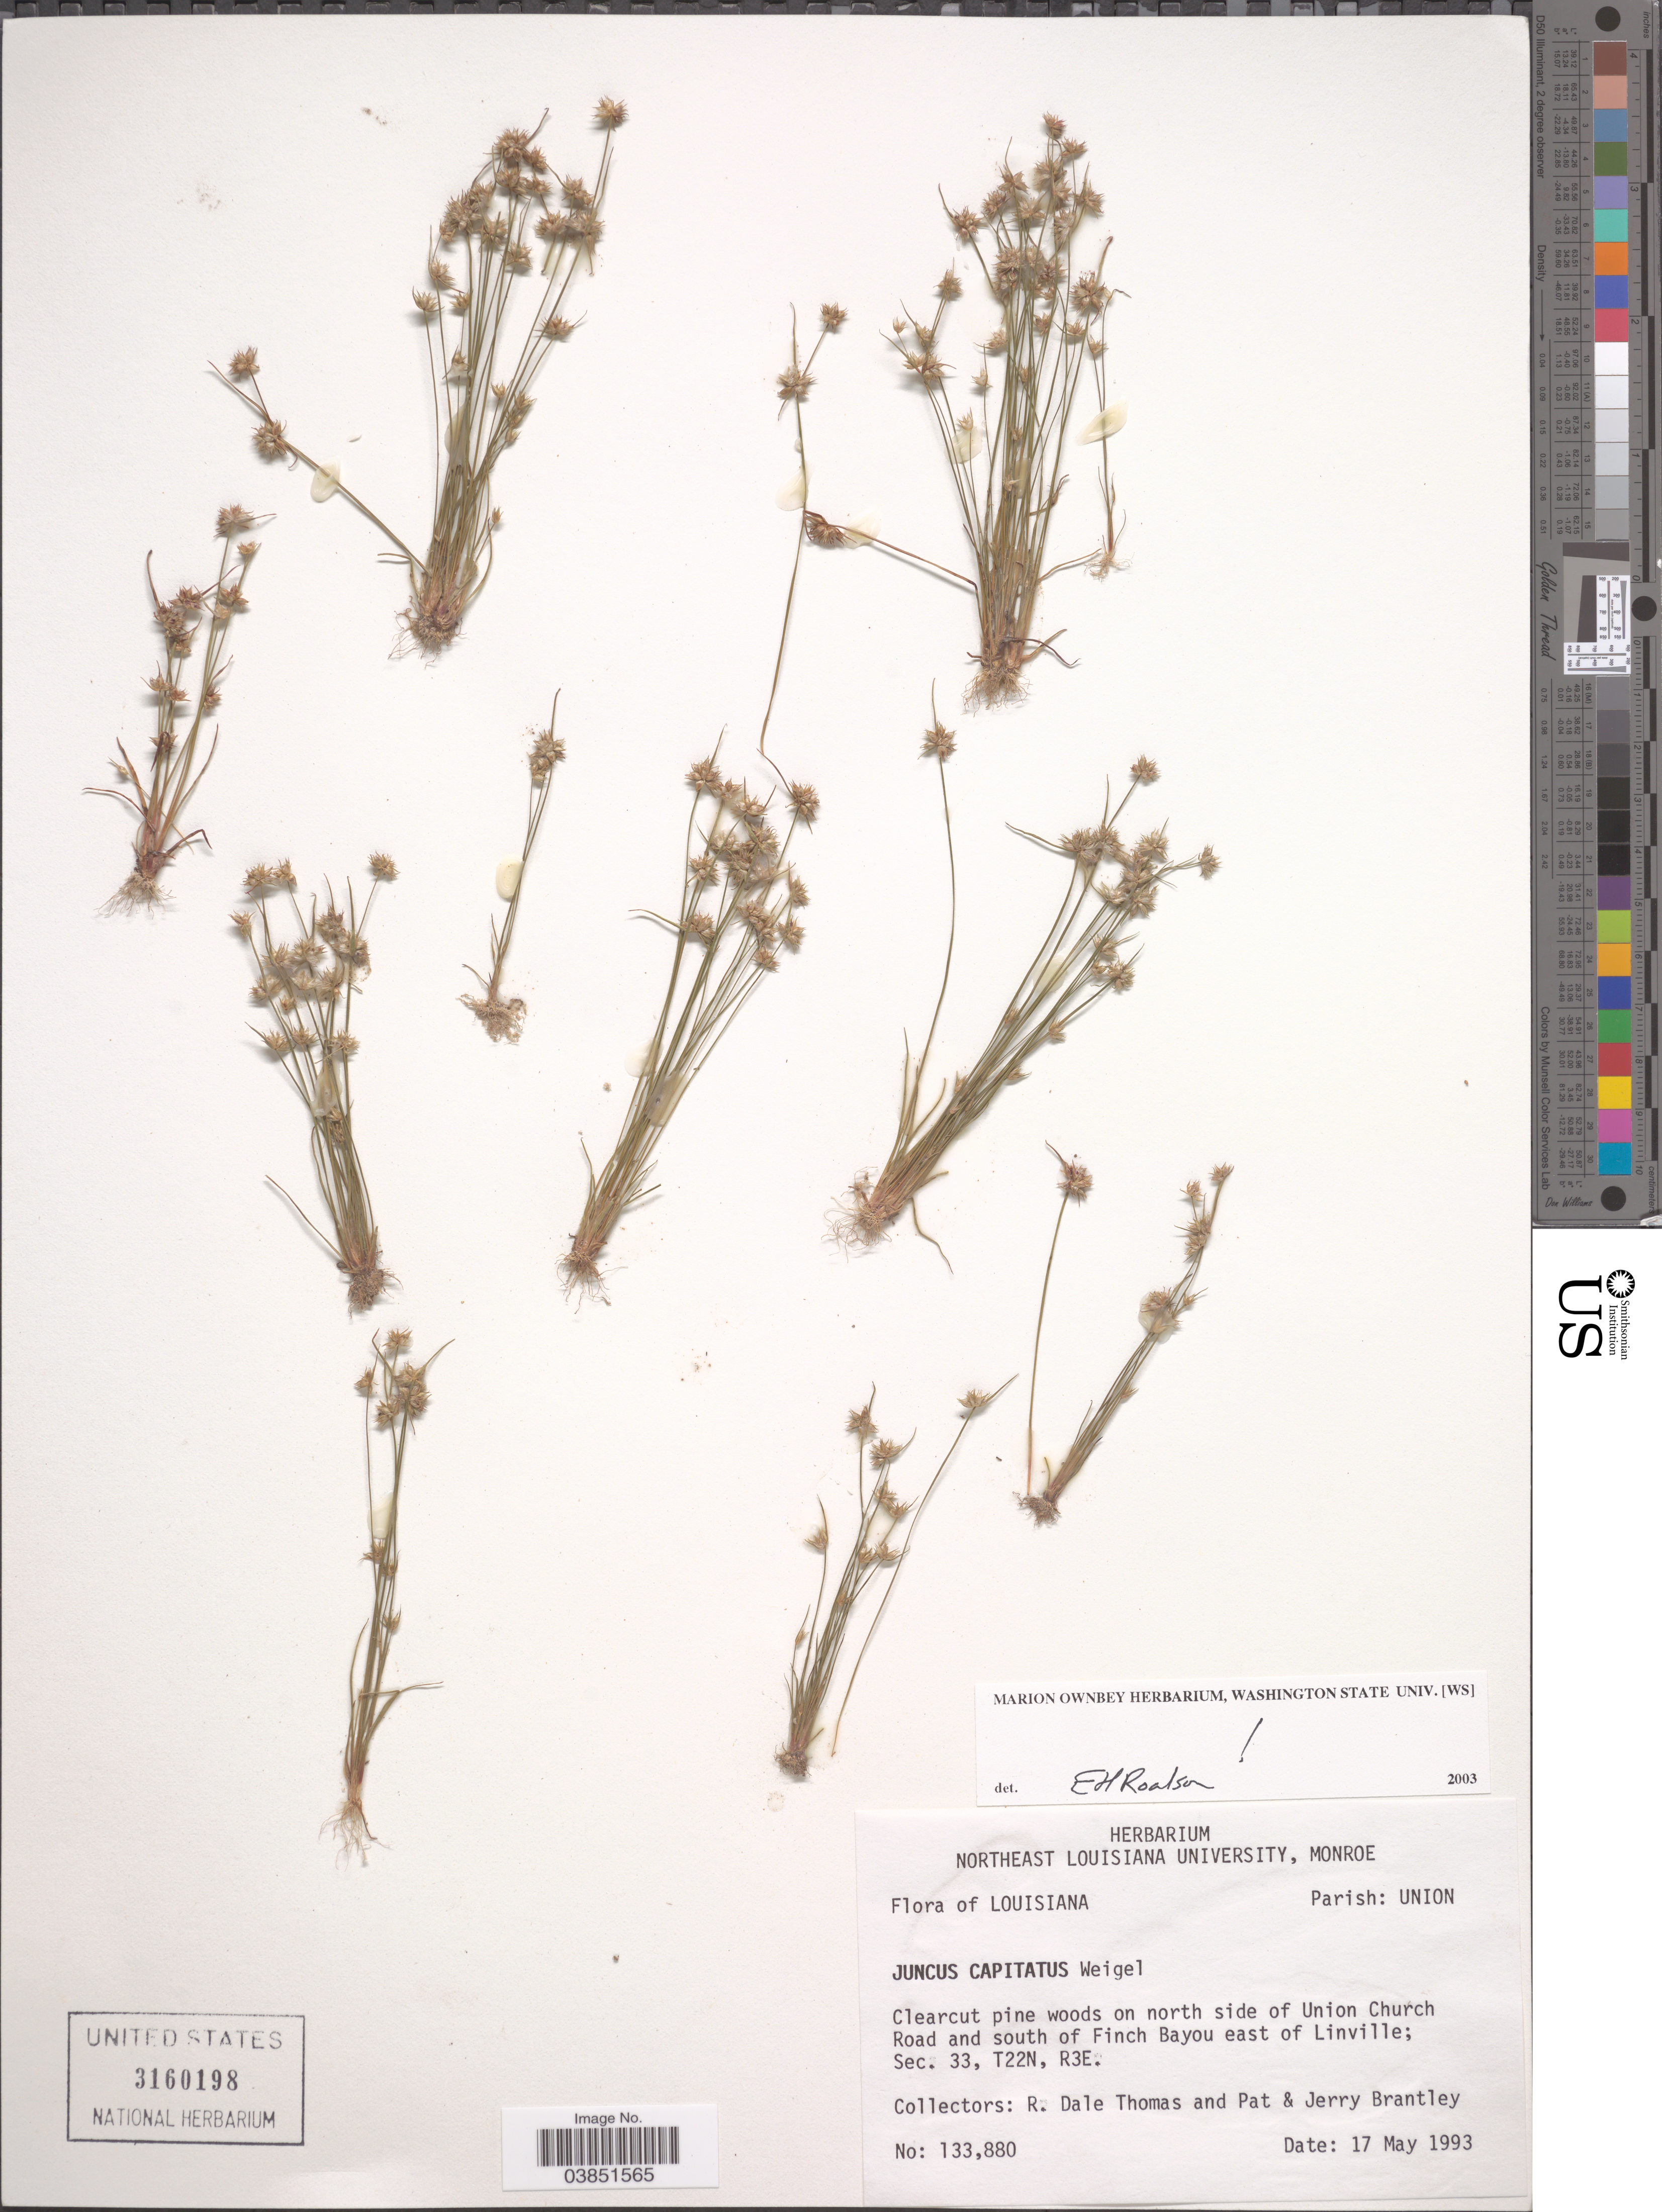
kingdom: Plantae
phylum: Tracheophyta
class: Liliopsida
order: Poales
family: Juncaceae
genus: Juncus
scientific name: Juncus capitatus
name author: Weigel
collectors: R. Thomas, P. Brantley & J. Brantley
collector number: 133880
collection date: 1993-05-17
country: United States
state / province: Louisiana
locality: Parish: Union. North side of Union Church Road and south of Finch Bayou east of Linville. Sec. 33, T22N, R3E.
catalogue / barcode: US 3160198